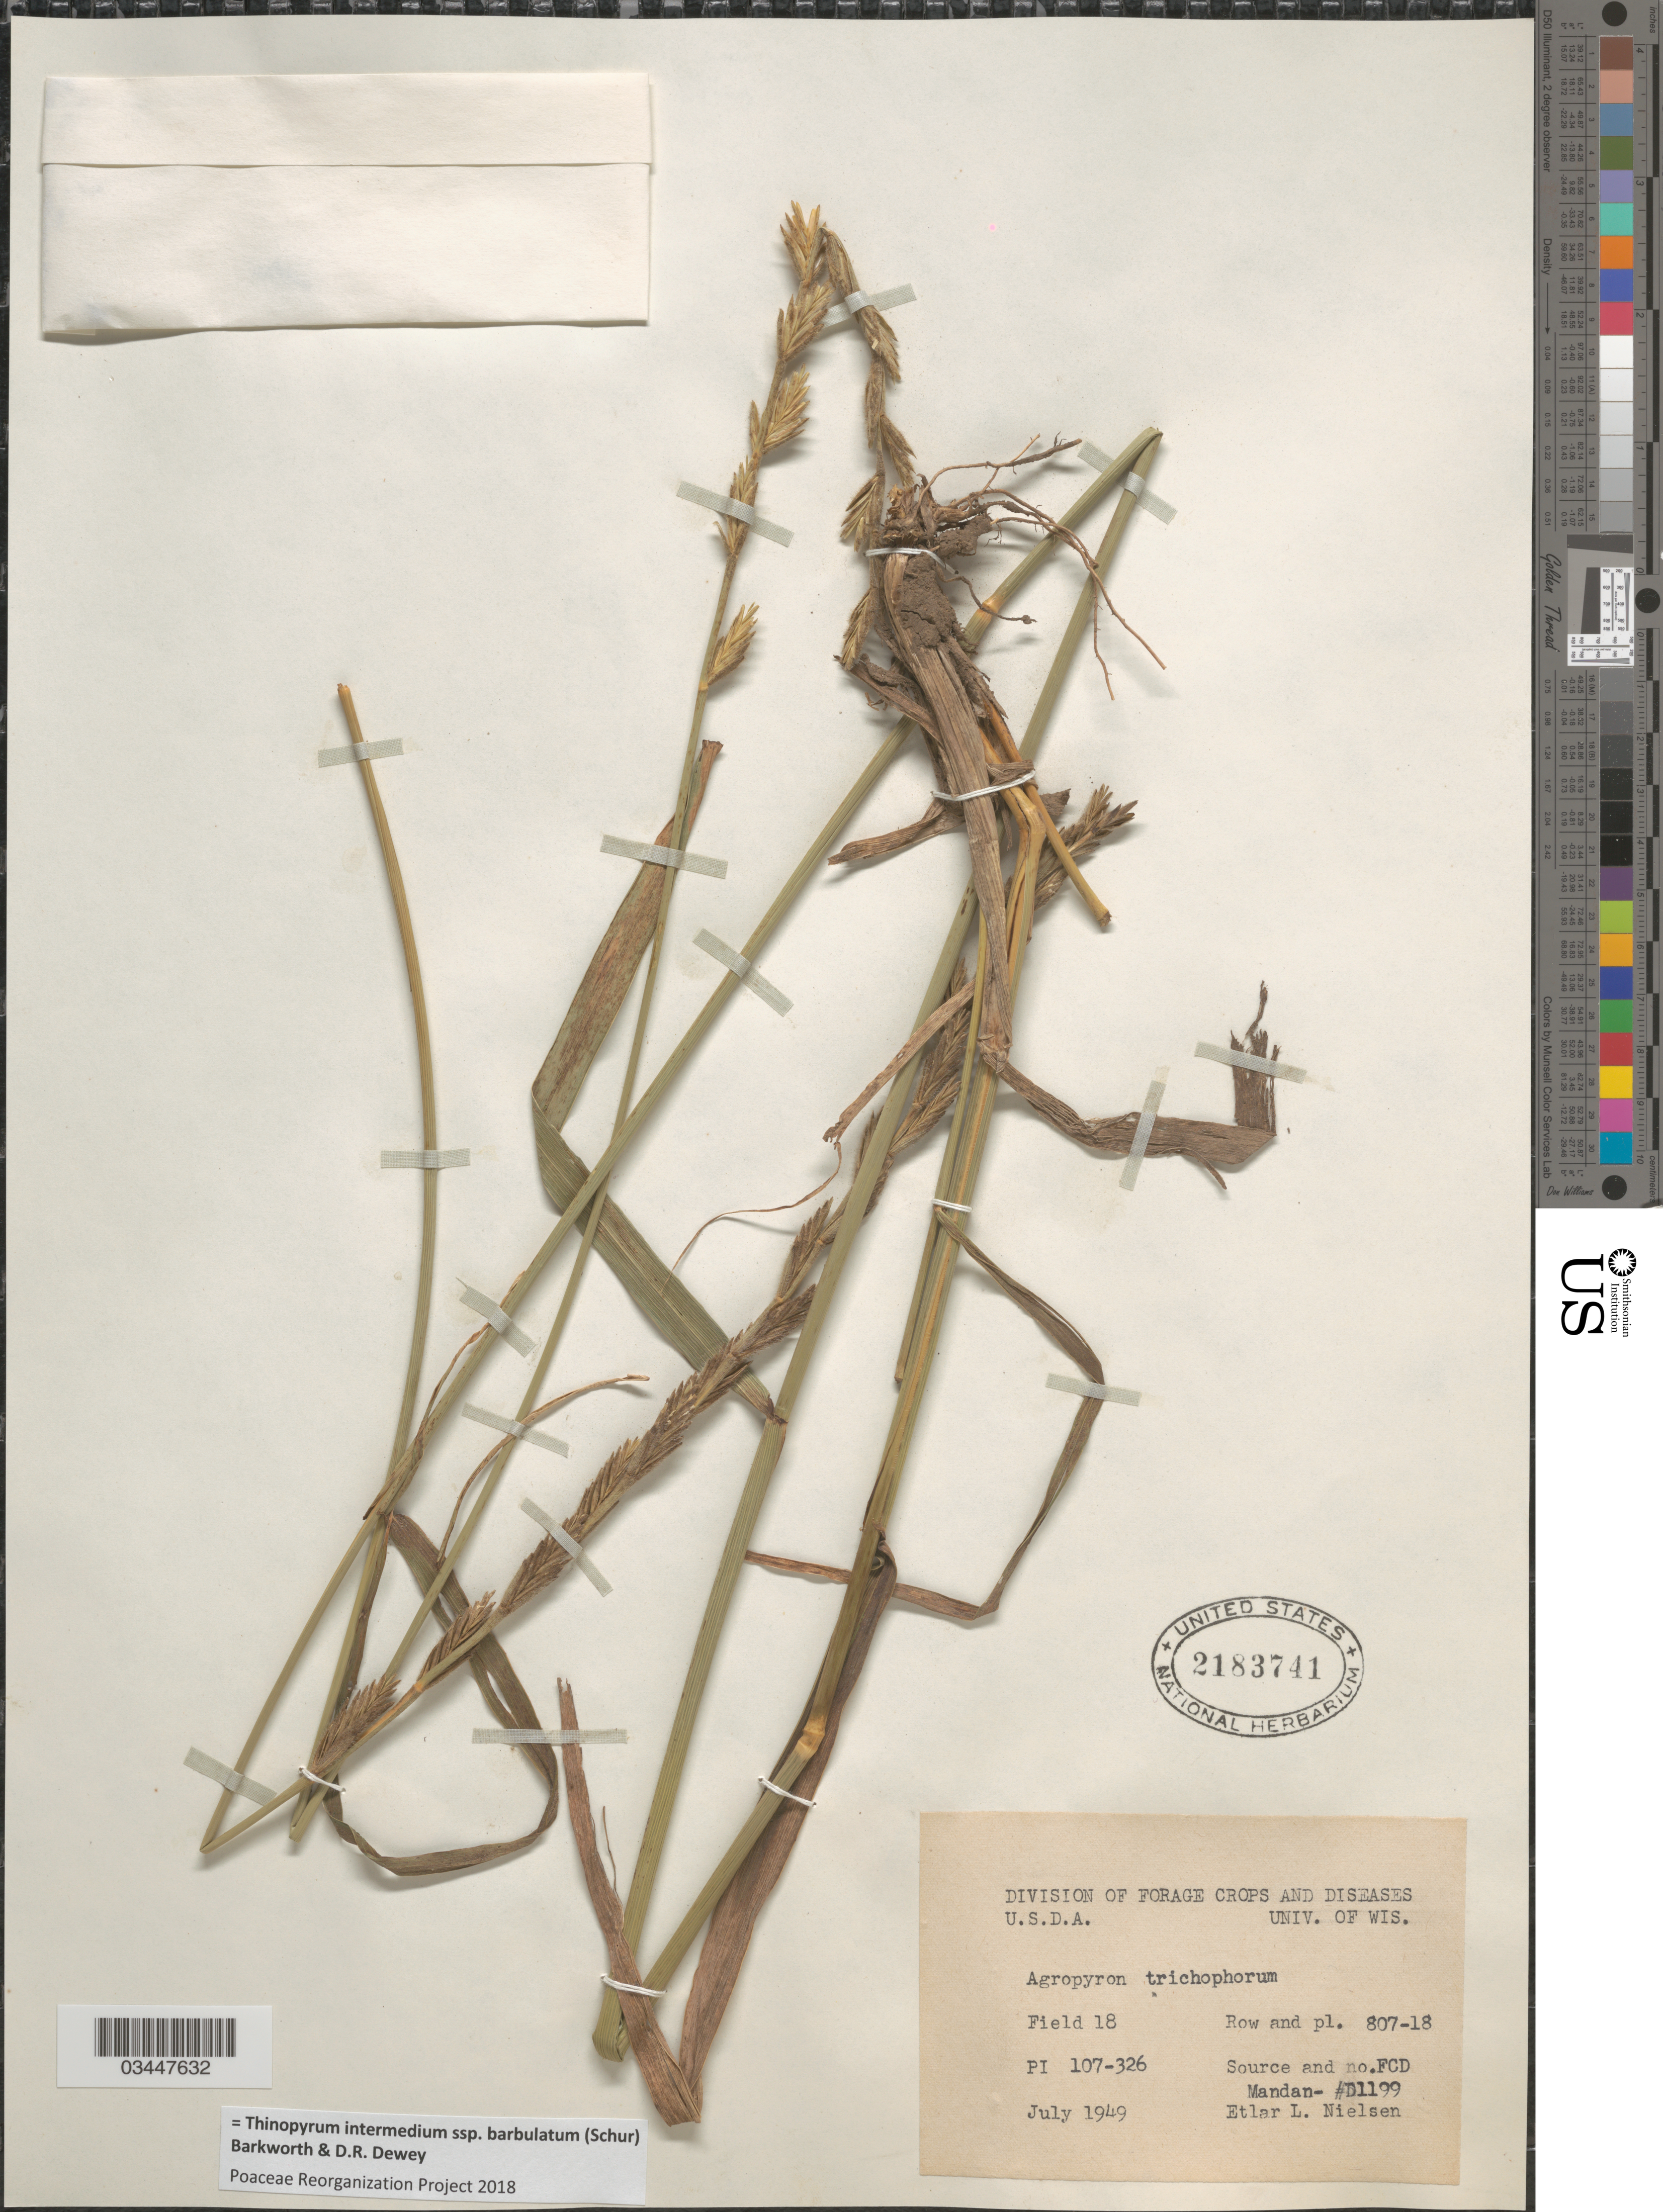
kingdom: Plantae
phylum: Tracheophyta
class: Liliopsida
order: Poales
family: Poaceae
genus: Thinopyrum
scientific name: Thinopyrum intermedium subsp. barbulatum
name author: (Schur) Barkworth & Dewey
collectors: E. L. Nielsen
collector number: PI107-326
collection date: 1949-07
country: United States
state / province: Washington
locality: Field 18. Row and pl. 807-18.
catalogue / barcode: US 2183741